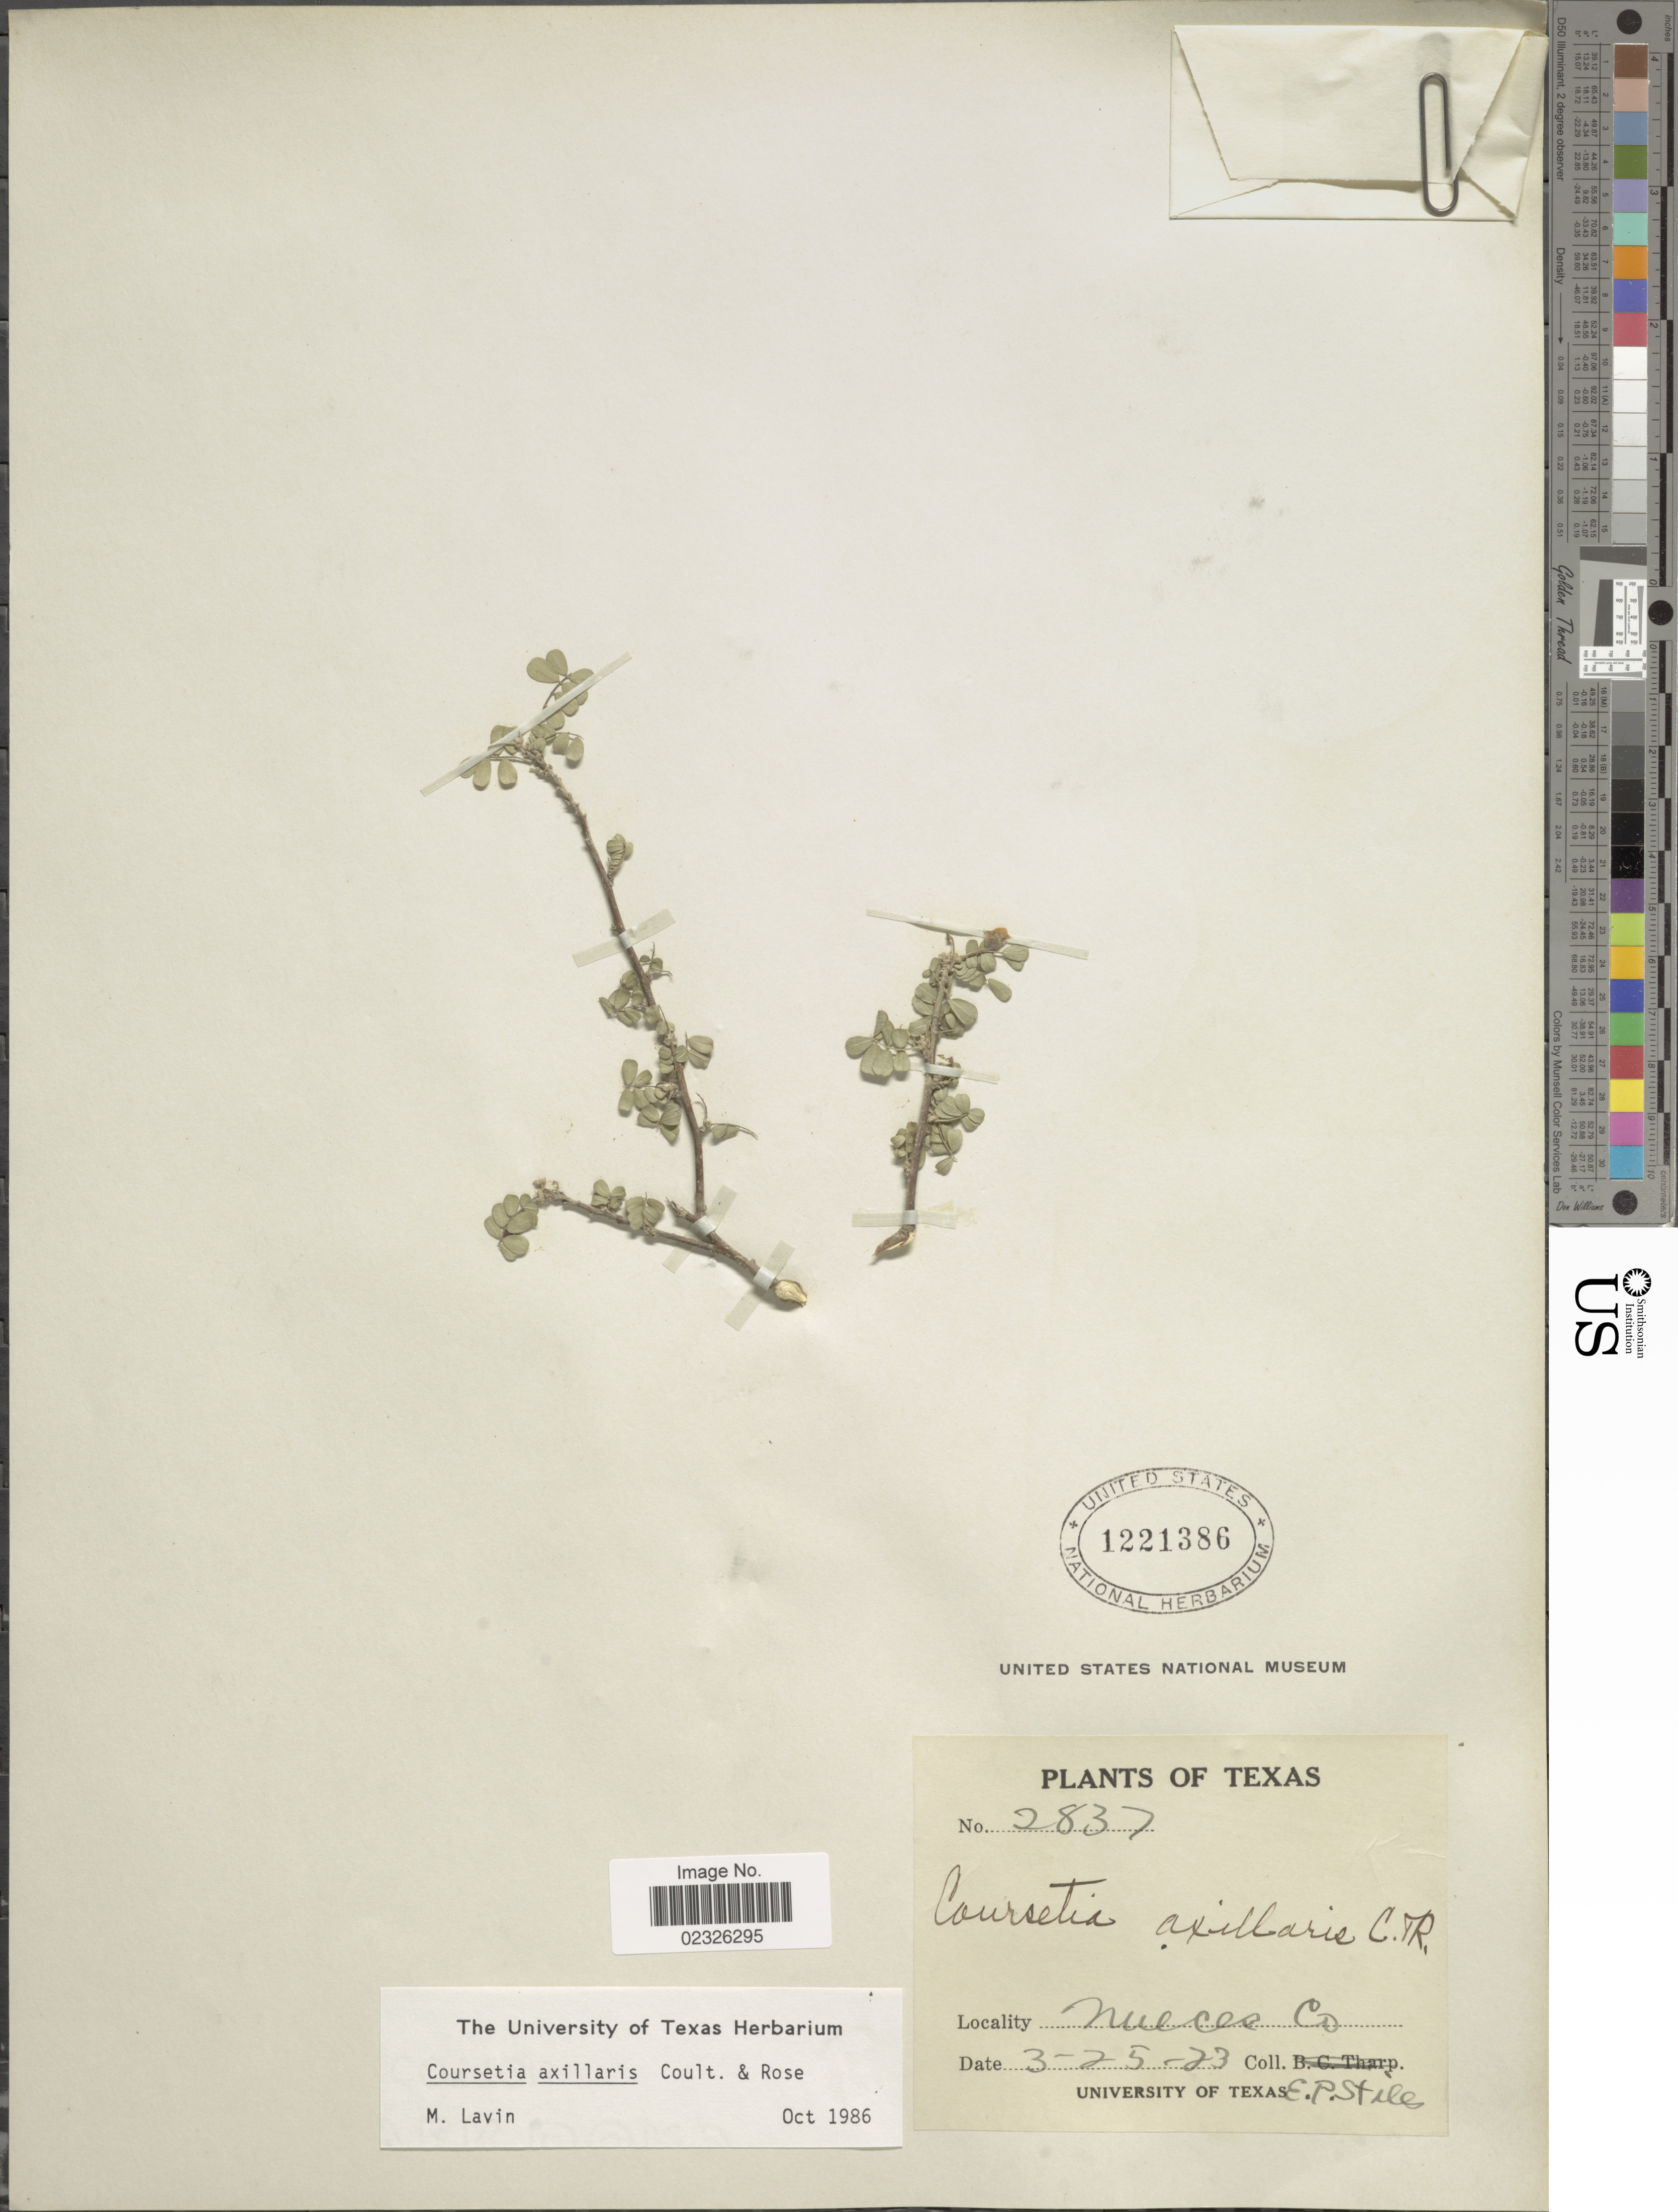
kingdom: Plantae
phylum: Tracheophyta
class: Magnoliopsida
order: Fabales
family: Fabaceae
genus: Coursetia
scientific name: Coursetia axillaris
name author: J.M. Coult. & Rose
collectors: E. Stiles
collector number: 2837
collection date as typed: Transcribed d/m/y: 25/3/23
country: United States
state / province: Texas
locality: Nueceo Co.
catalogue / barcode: US 1221386